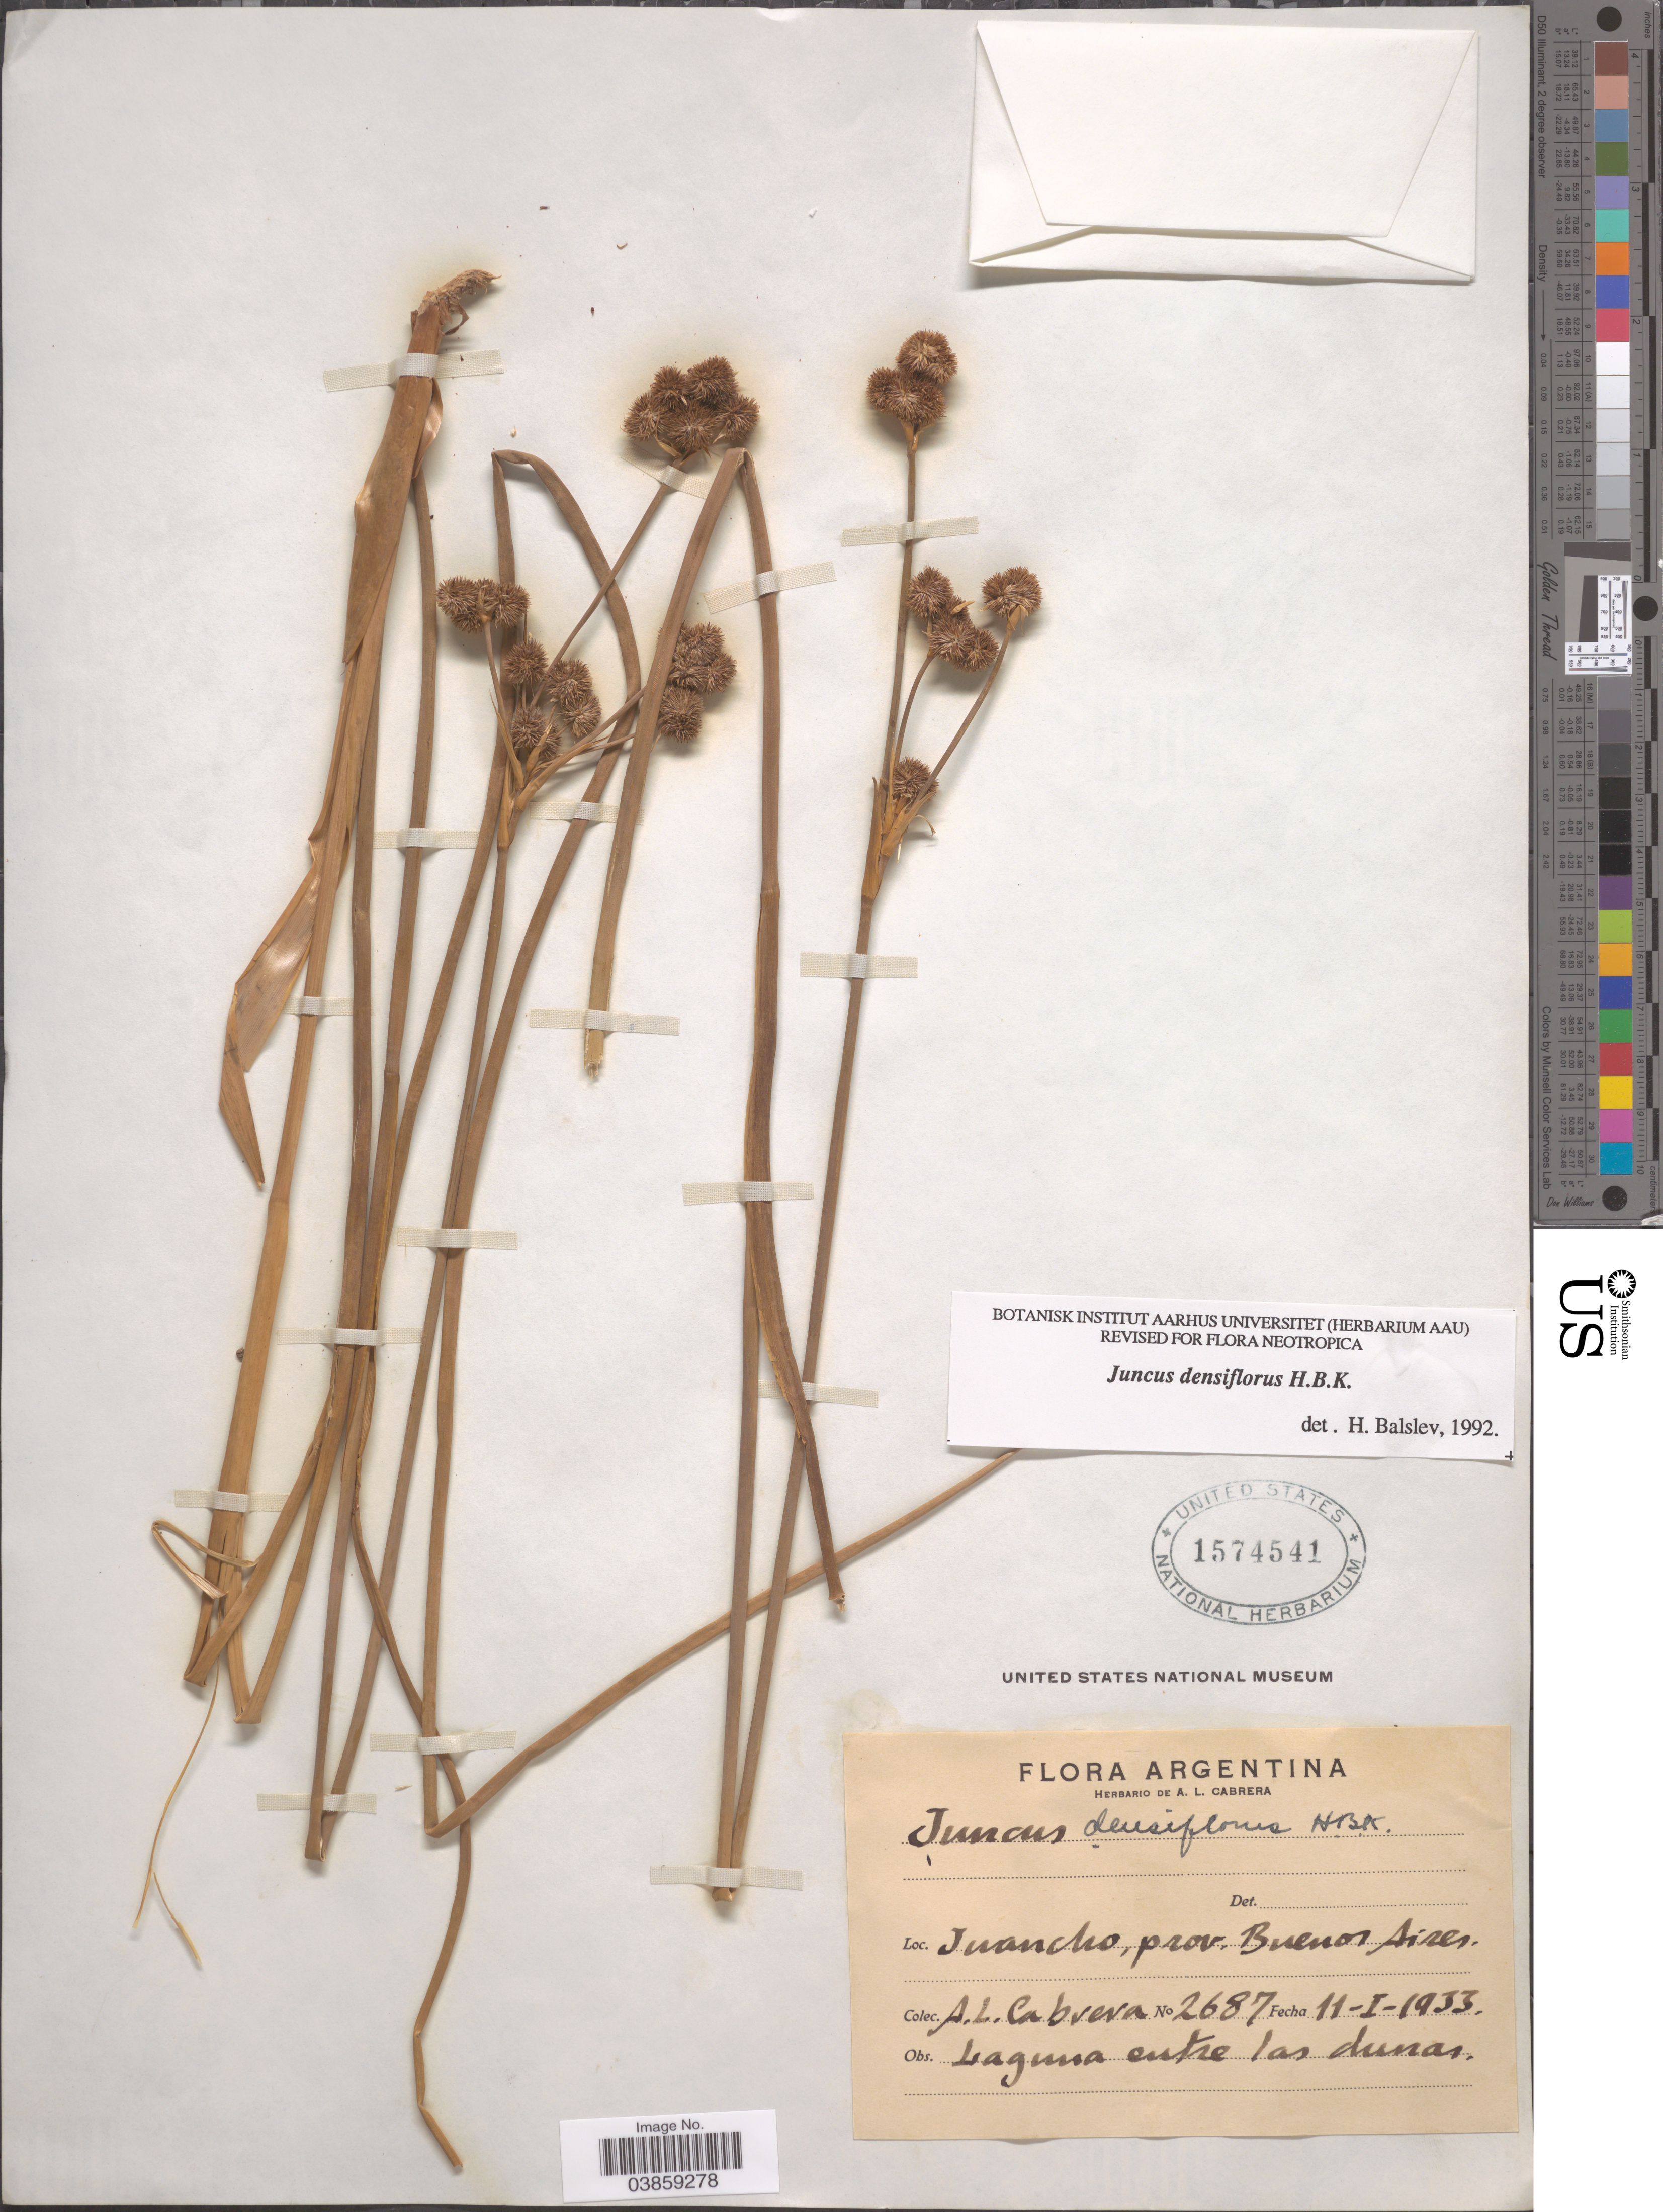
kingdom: Plantae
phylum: Tracheophyta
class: Liliopsida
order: Poales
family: Juncaceae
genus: Juncus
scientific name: Juncus densiflorus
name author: Kunth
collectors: A. L. Cabrera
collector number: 2687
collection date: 1933-01-11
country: Argentina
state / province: Buenos Aires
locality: Juancho.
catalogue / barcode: US 1574541